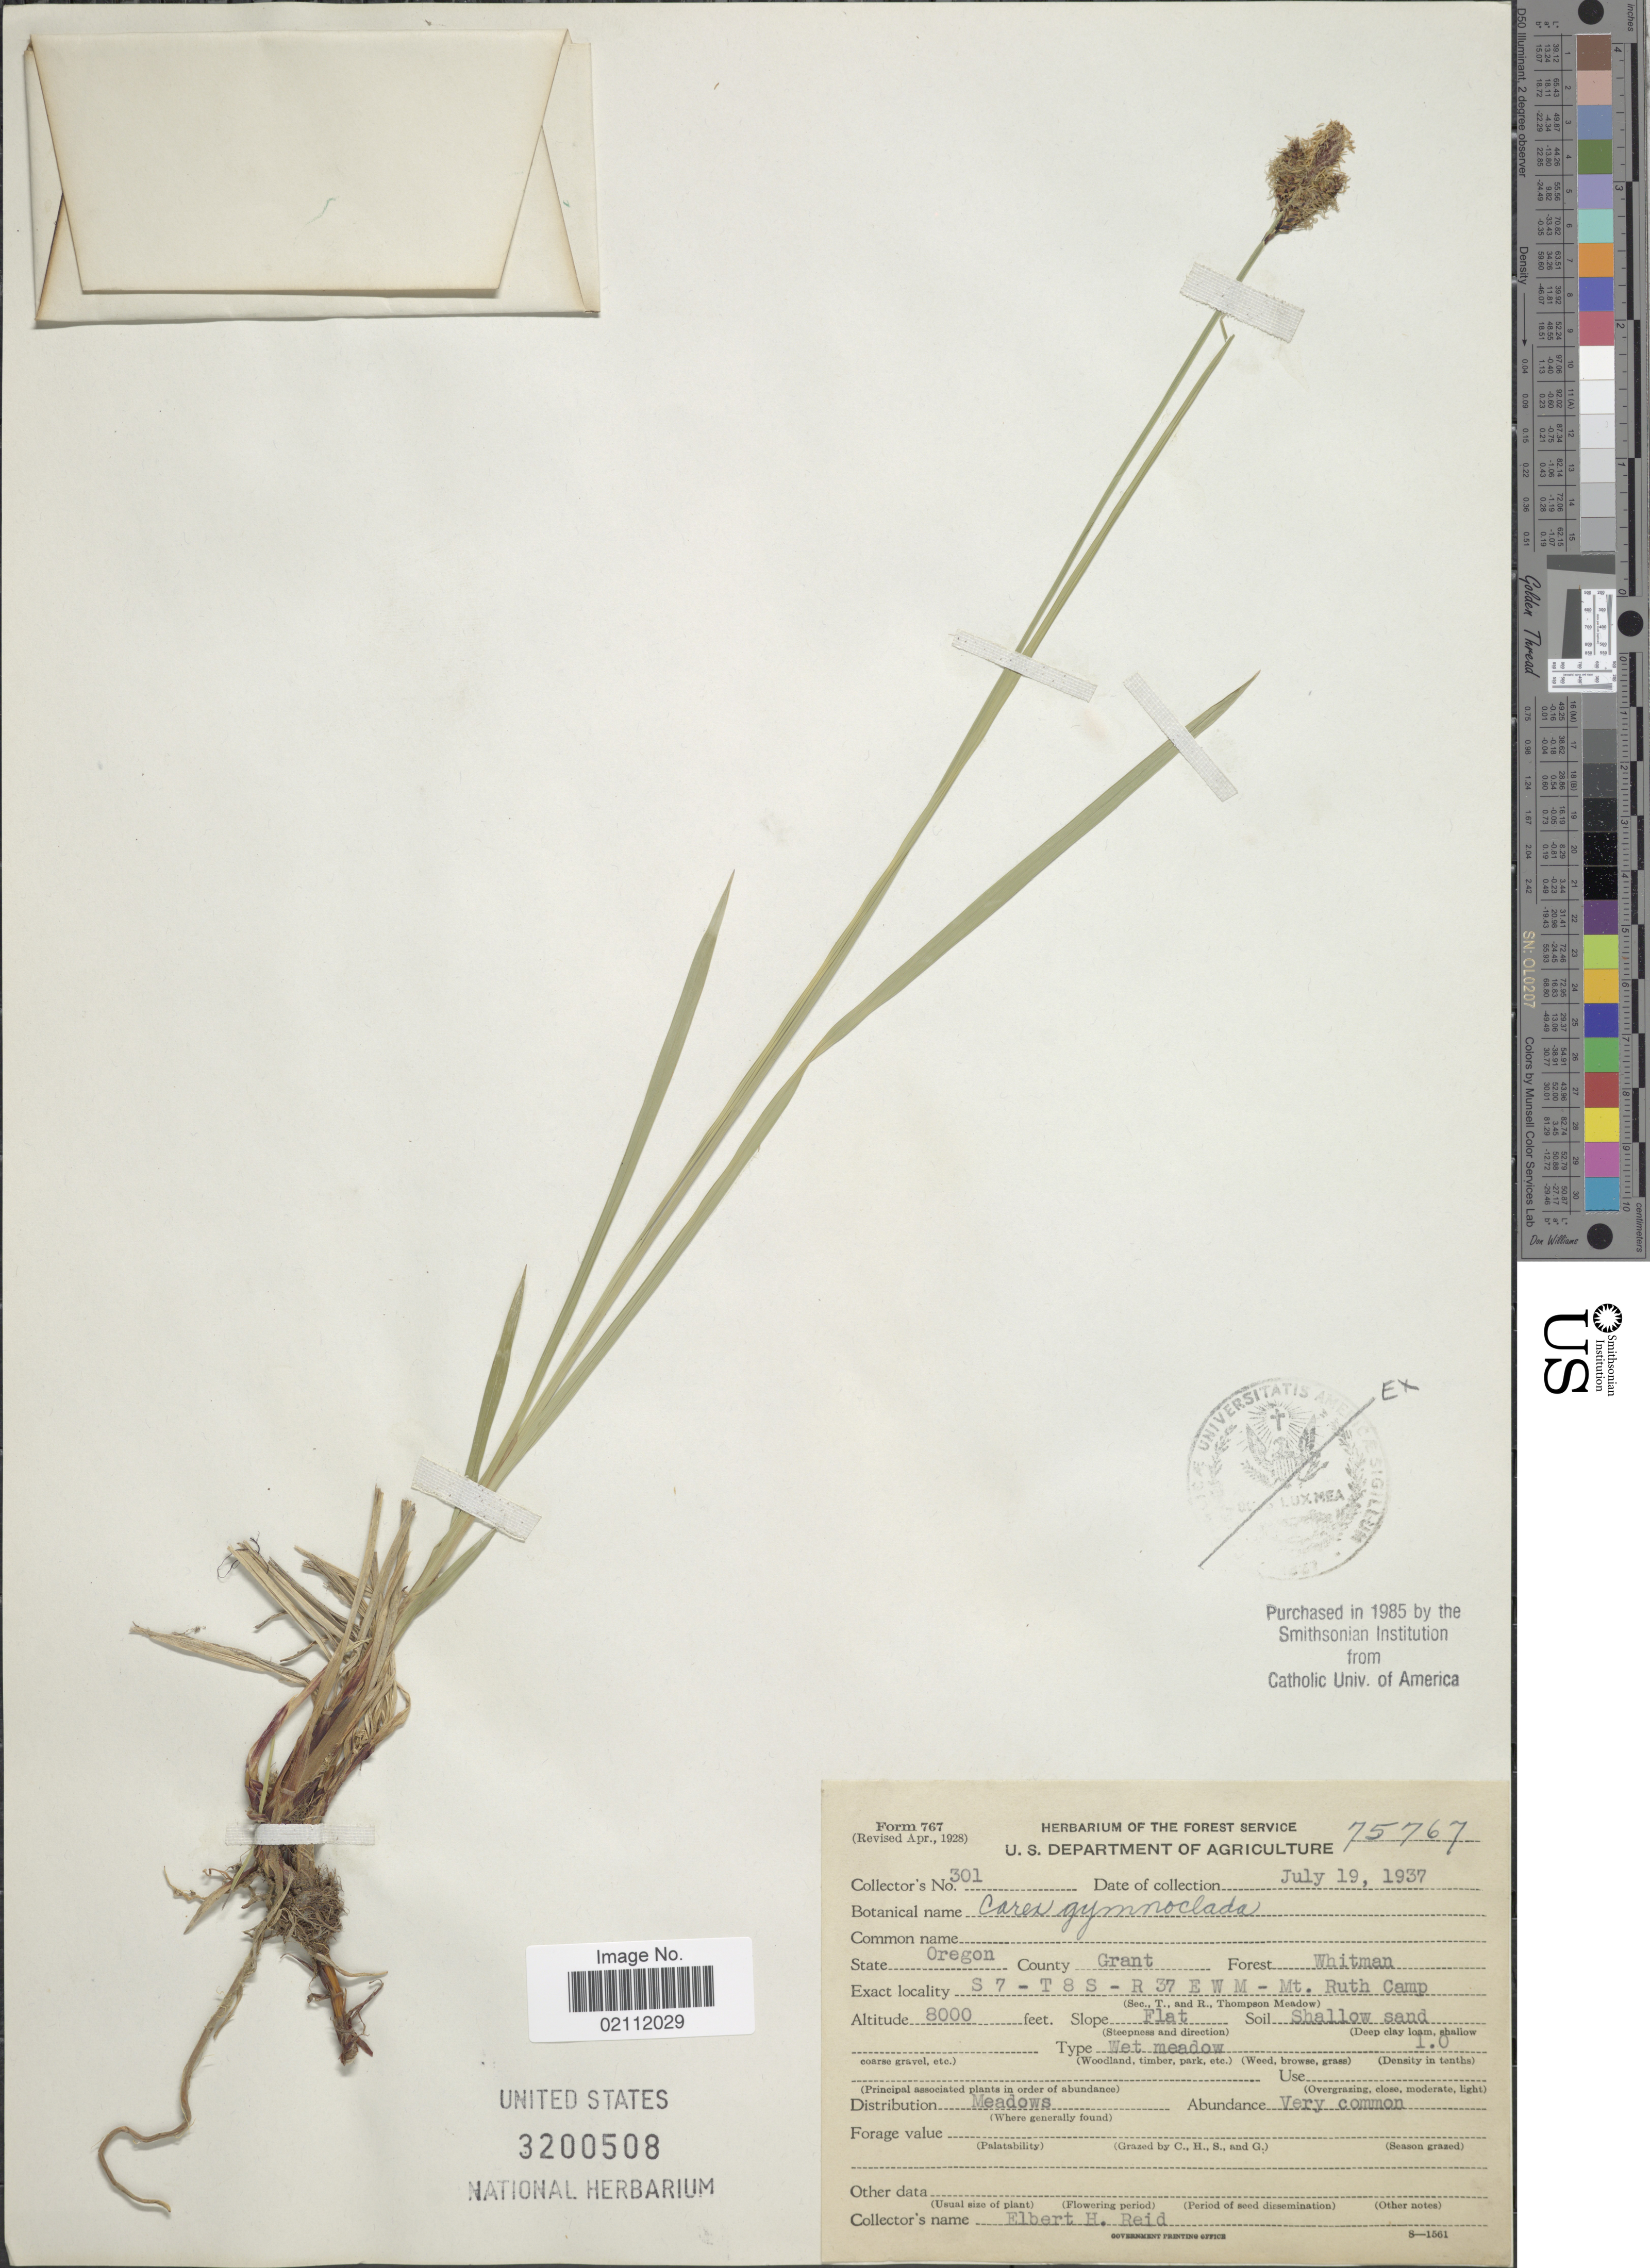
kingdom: Plantae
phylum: Tracheophyta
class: Liliopsida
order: Poales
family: Cyperaceae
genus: Carex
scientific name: Carex scopulorum var. bracteosa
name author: (L.H. Bailey) F.J. Herm.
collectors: E. Reid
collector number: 301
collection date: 1937-07-19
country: United States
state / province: Oregon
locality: County Grant, Forest Whitman, S 7 - T 8 S - R 37 E W M - Mt. Ruth Camp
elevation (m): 2438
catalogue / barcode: US 3200508